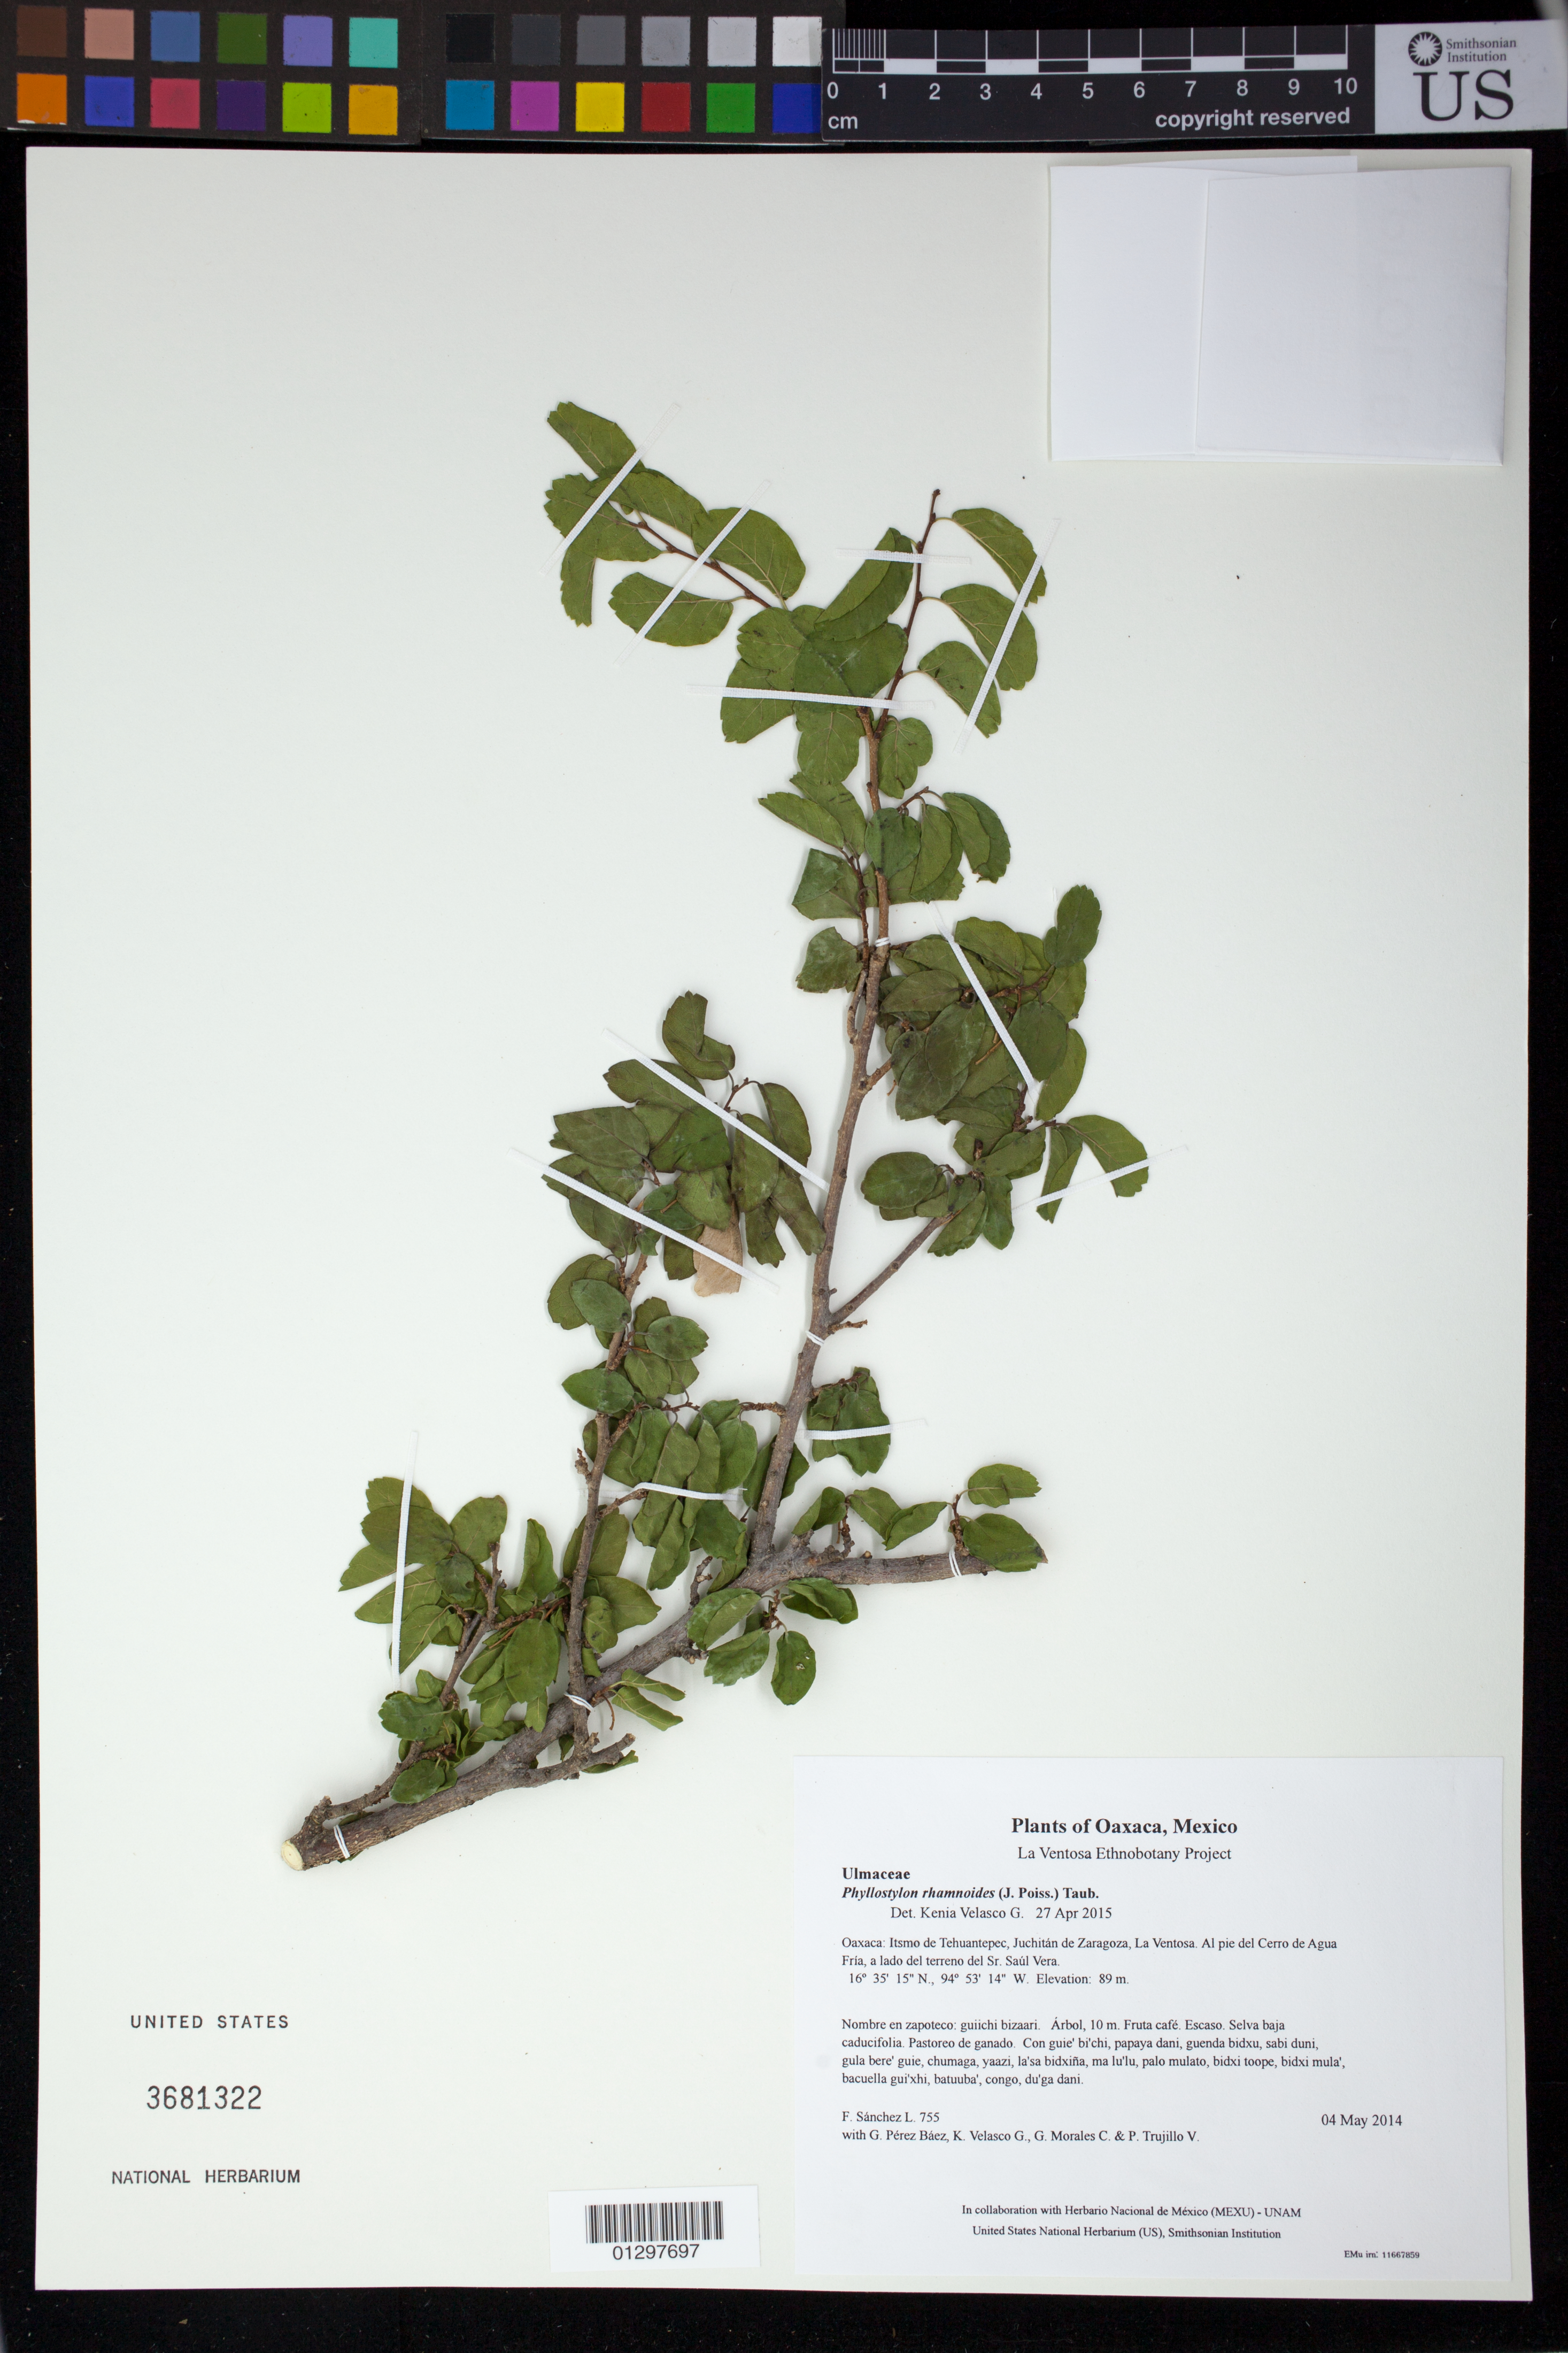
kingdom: Plantae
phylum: Tracheophyta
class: Magnoliopsida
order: Rosales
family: Ulmaceae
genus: Phyllostylon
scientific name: Phyllostylon rhamnoides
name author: (J. Poiss.) Taub.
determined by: Velasco G., Kenia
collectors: F. Sánchez L., G. Pérez Báez, K. Velasco G., G. Morales C. & P. Trujillo V.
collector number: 755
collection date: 2014-05-04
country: Mexico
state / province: Oaxaca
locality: Itsmo de Tehuantepec, Juchitán de Zaragoza, La Ventosa. Al pie del Cerro de Agua Fría, a lado del terreno del Sr. Saúl Vera.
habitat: Selva baja caducifolia. Pastoreo de ganado.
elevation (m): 89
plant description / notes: MEXU, US; Yaga. 10 m. Cuaananaxhi namuu. Huaxie'.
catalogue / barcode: US 3681322